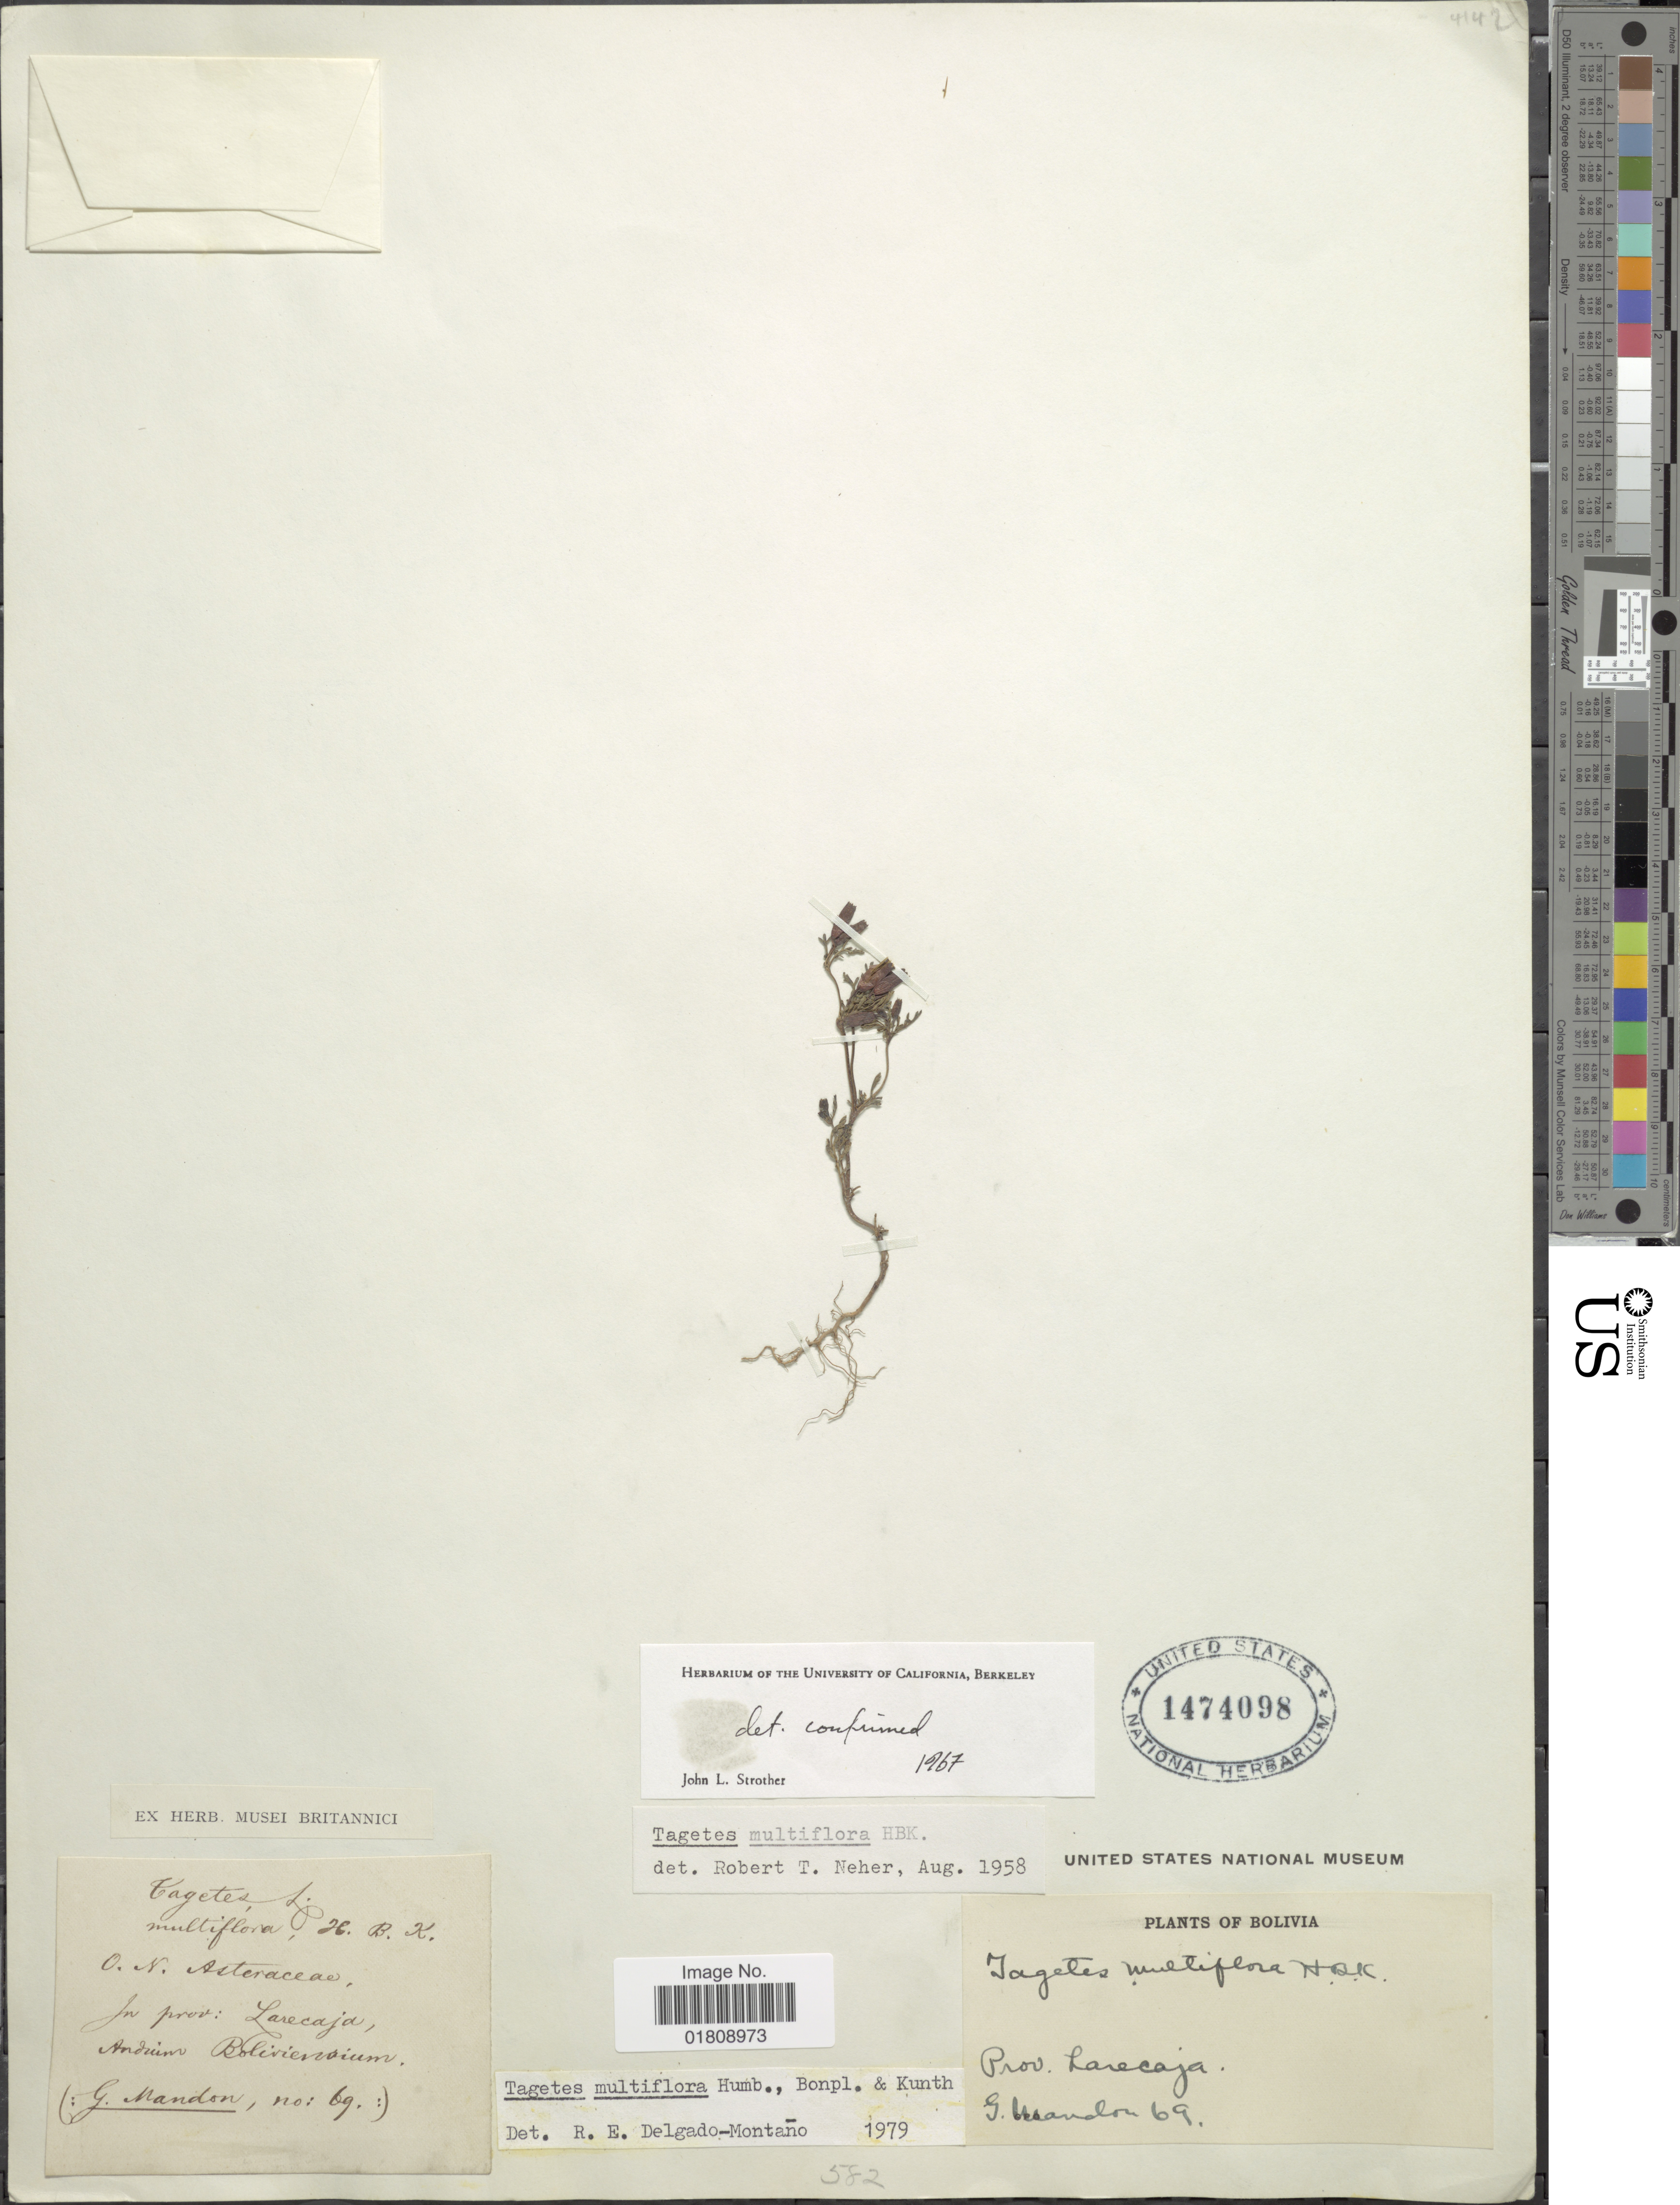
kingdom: Plantae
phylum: Tracheophyta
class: Magnoliopsida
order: Asterales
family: Asteraceae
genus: Tagetes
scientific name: Tagetes multiflora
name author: Kunth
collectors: G. Mandon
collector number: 69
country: Bolivia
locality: Prov. Larecaja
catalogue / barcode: US 1474098